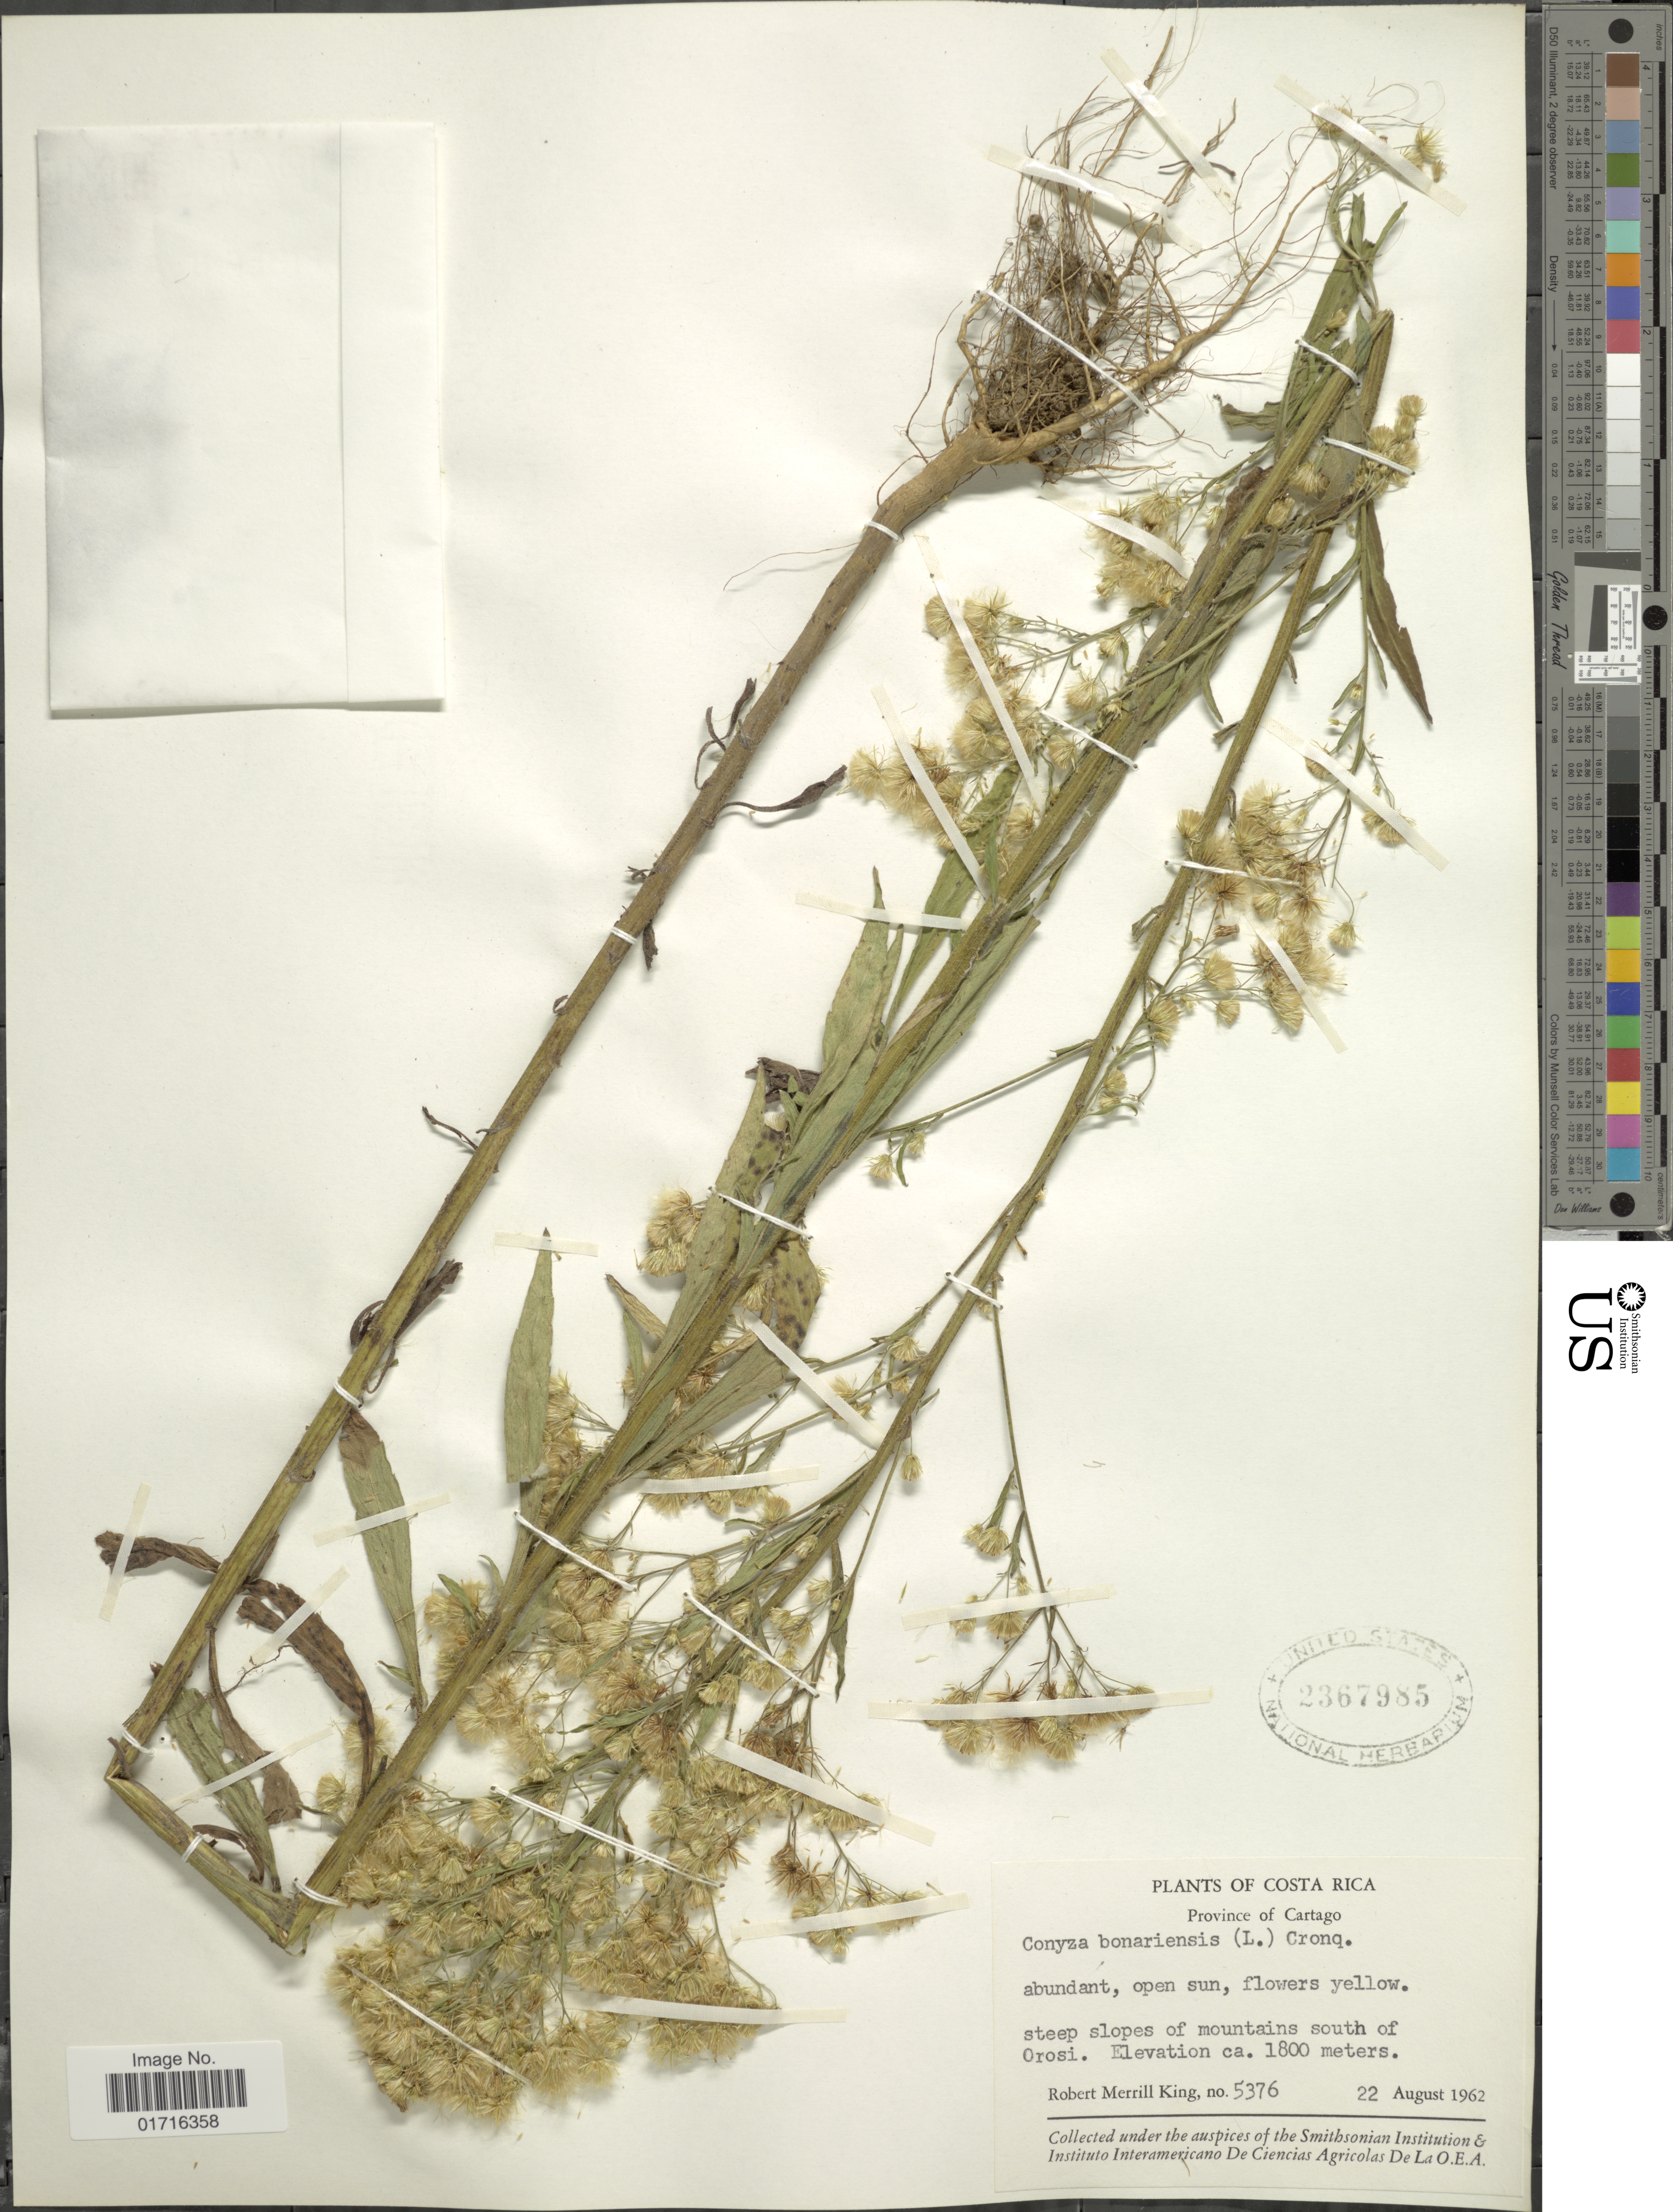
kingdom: Plantae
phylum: Tracheophyta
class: Magnoliopsida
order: Asterales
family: Asteraceae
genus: Conyza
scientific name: Conyza bonariensis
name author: (L.) Cronq.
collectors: R. M. King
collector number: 5376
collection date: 1962-08-22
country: Costa Rica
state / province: Cartago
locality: Steep slopes of mountains south of Orosi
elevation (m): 1800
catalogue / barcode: US 2367985